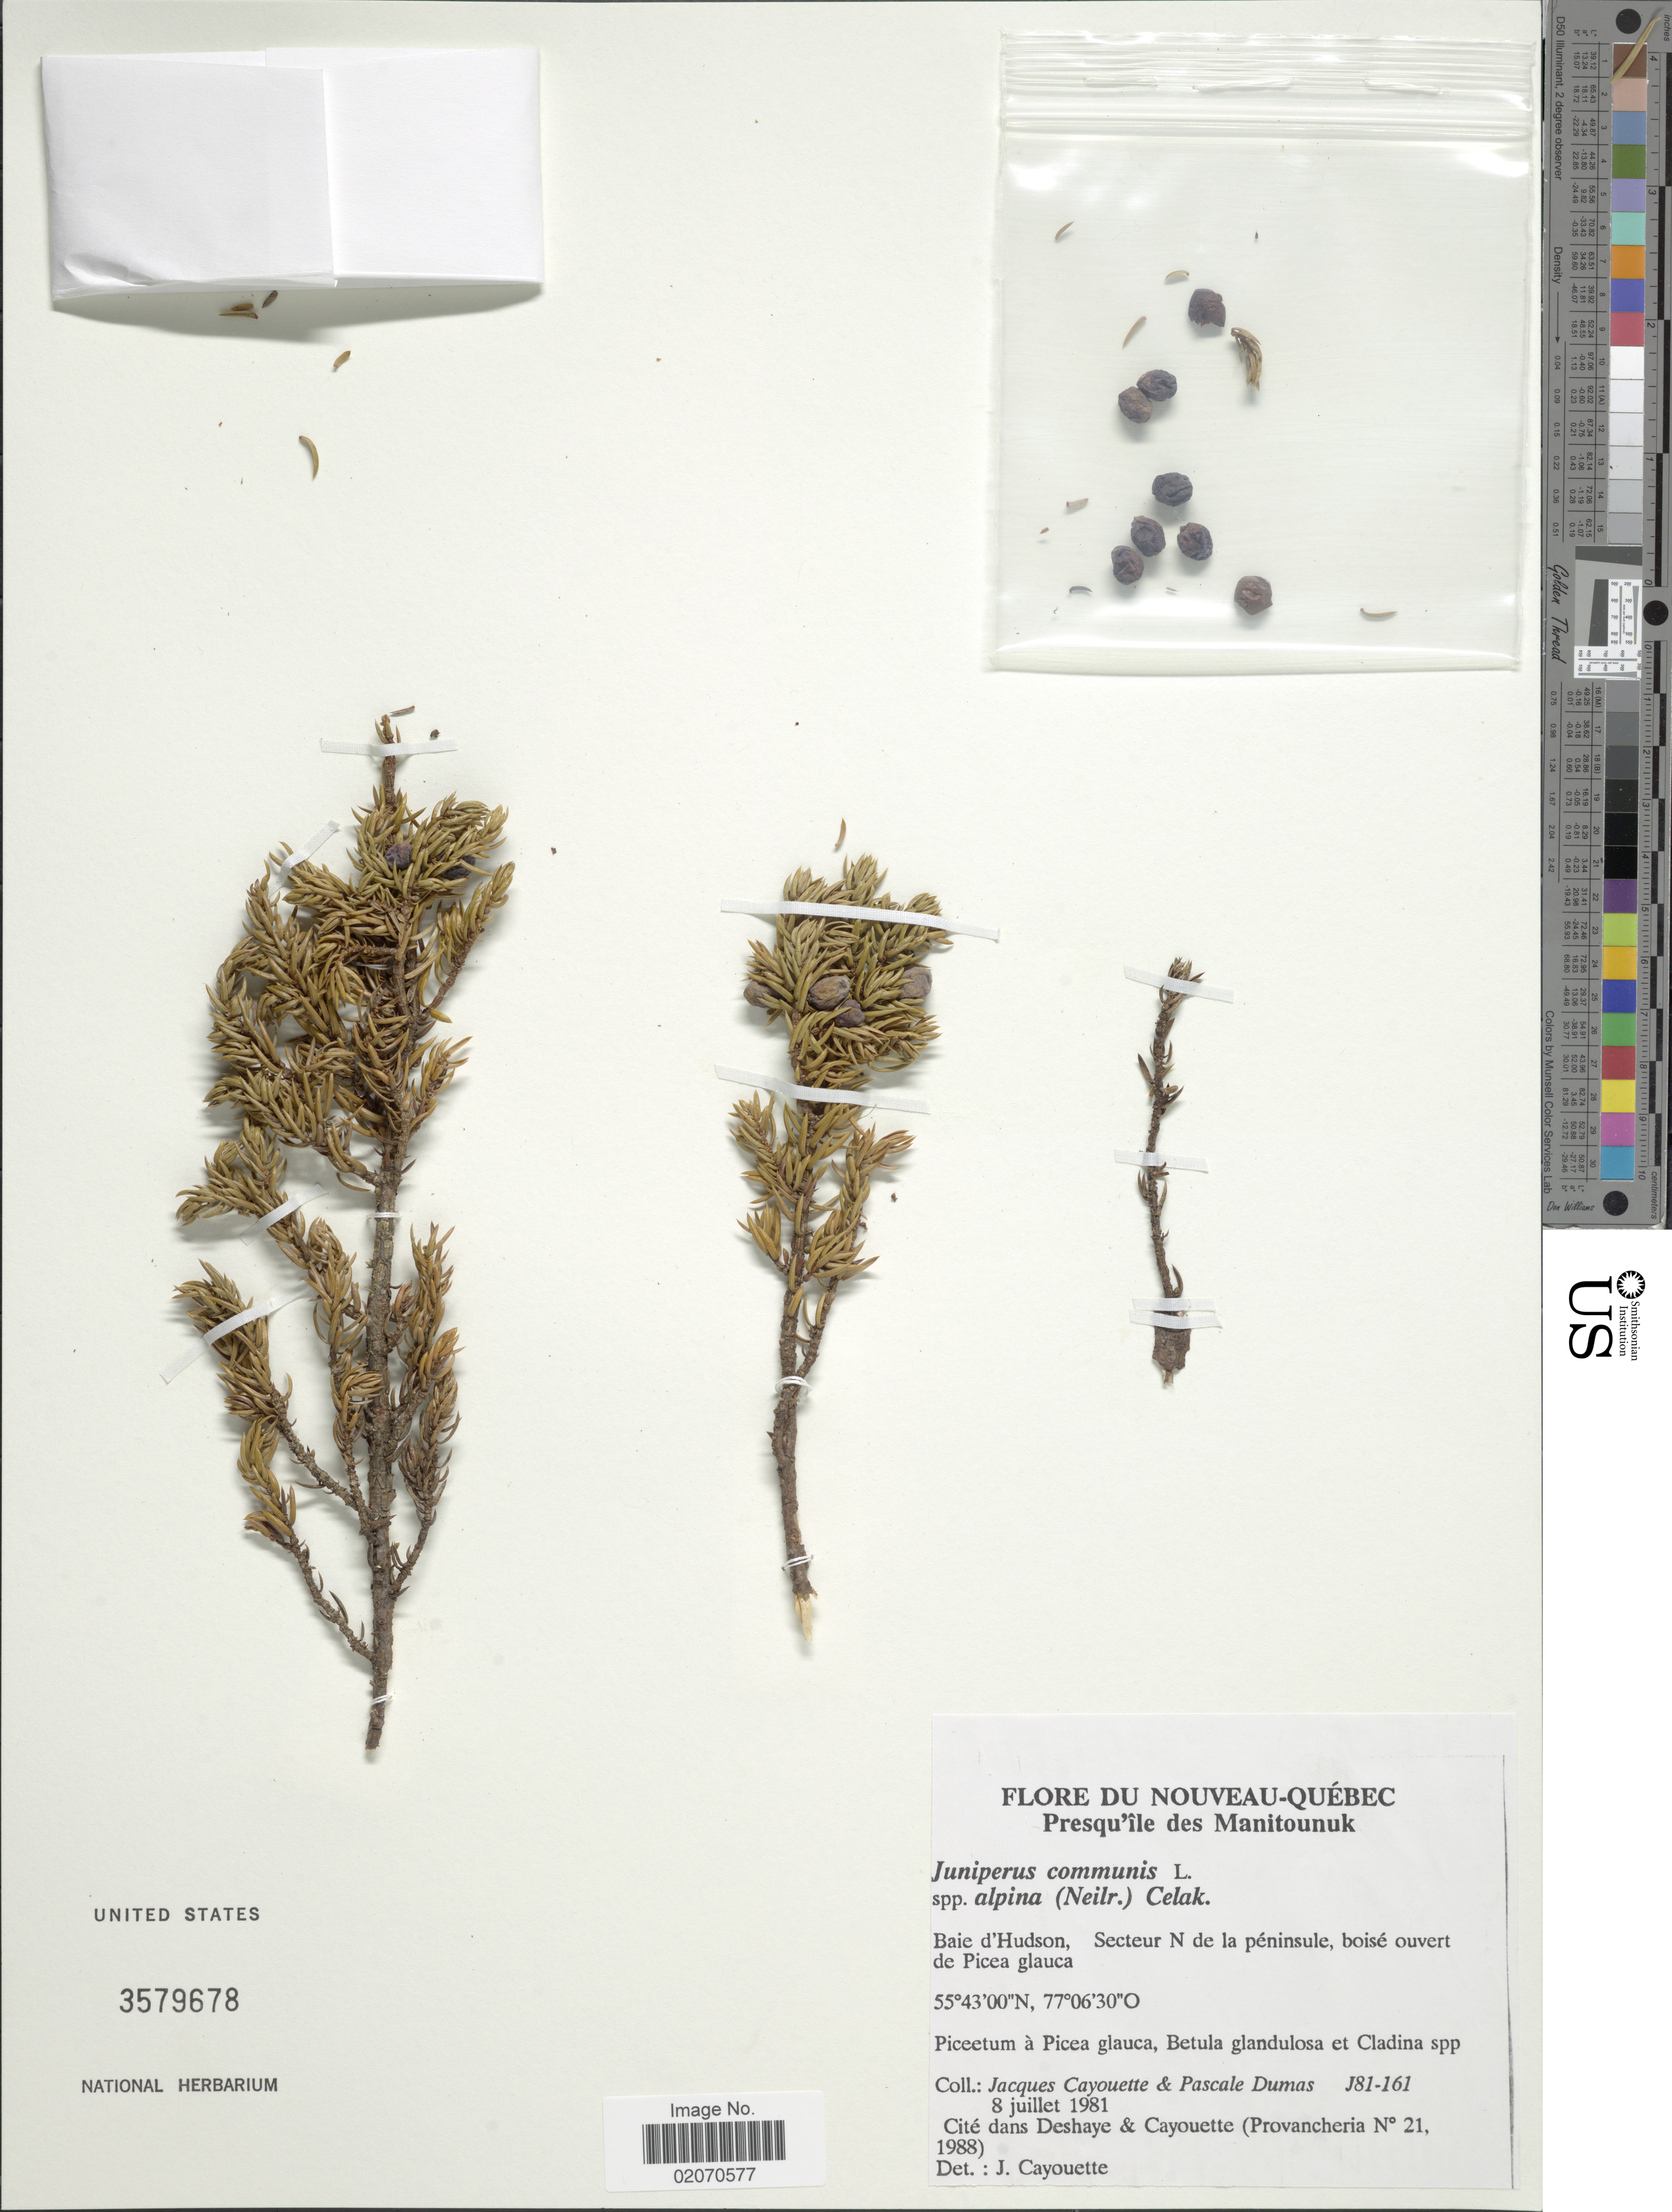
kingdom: Plantae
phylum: Tracheophyta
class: Pinopsida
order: Pinales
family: Cupressaceae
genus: Juniperus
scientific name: Juniperus communis subsp. alpina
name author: (Suter) Čelak.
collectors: J. Cayouette & P. Dumas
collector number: J81-161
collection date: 1981-07-08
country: Canada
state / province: Quebec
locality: Nouveau-Quebec, Baie d'Hudson, Secteur N de la peninsule, boise ouvert de Picea glauca, Presqu'ile des Manitounuk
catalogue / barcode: US 3579678